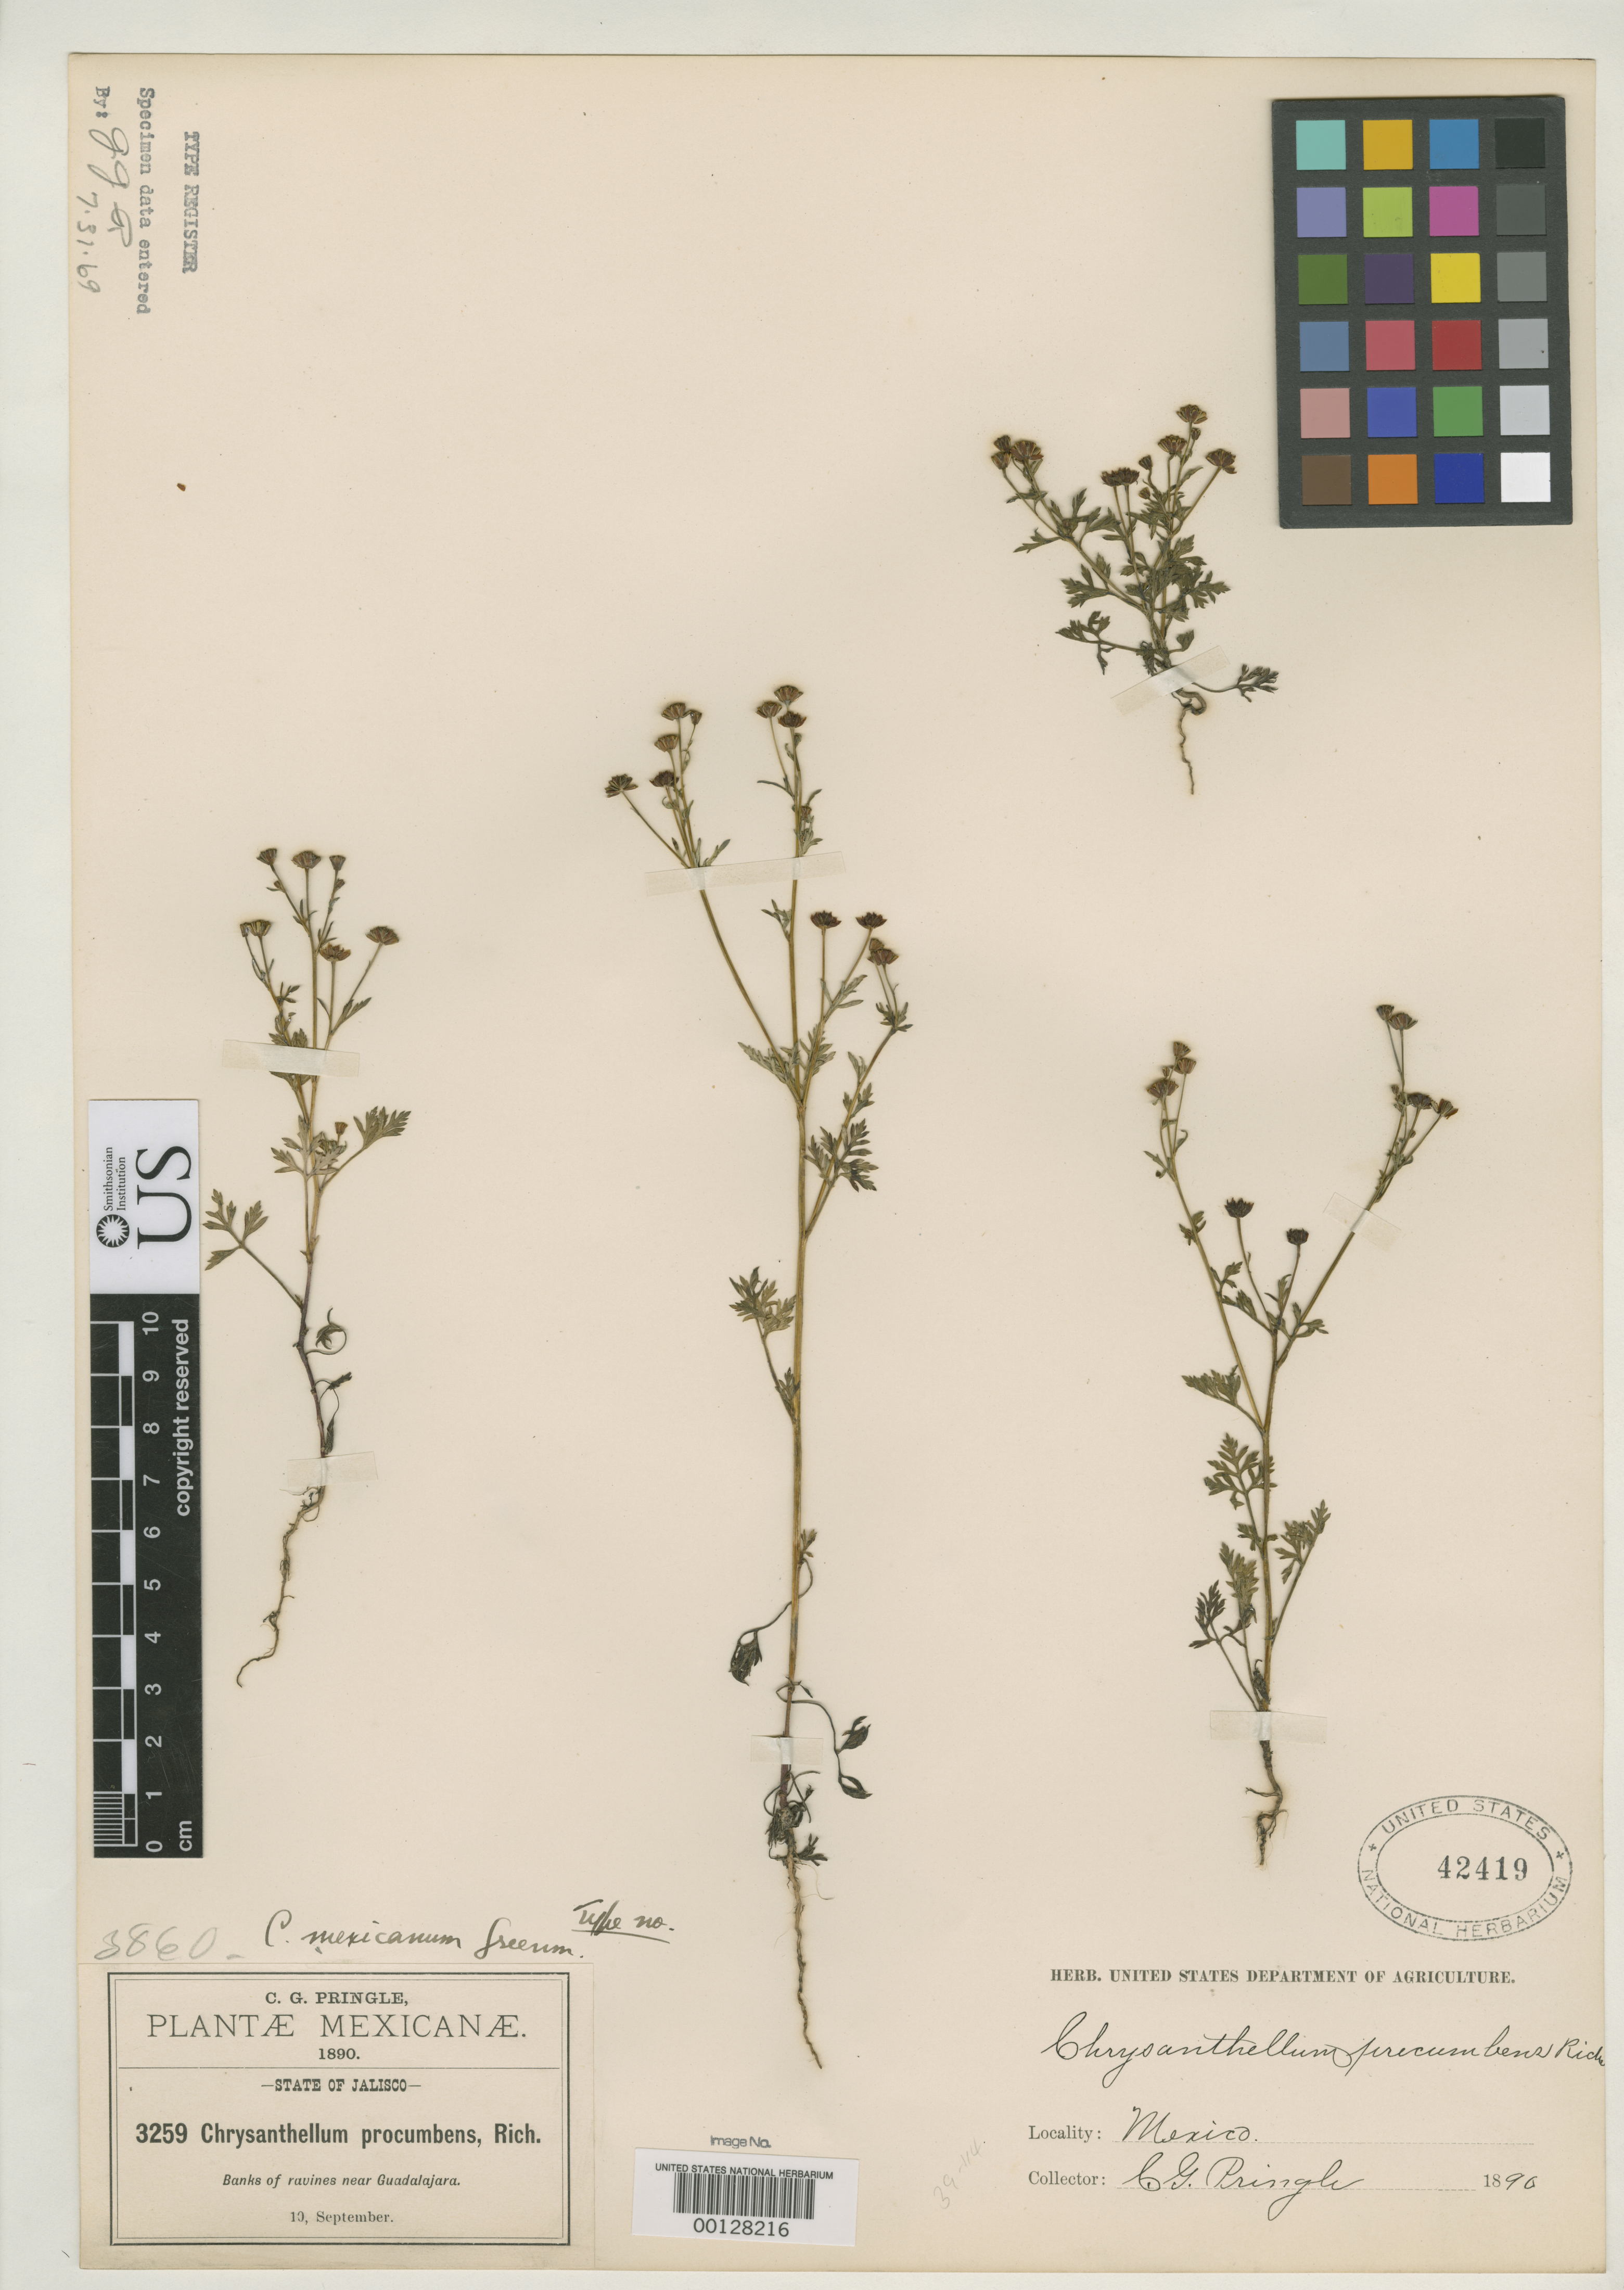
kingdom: Plantae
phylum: Tracheophyta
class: Magnoliopsida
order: Asterales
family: Asteraceae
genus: Chrysanthellum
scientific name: Chrysanthellum mexicanum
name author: Greenm.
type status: Isosyntype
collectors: C. G. Pringle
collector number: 3259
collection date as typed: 10 Sep 1890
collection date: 1890-09-10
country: Mexico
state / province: Jalisco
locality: Near Guadalajara.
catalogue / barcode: US 42419